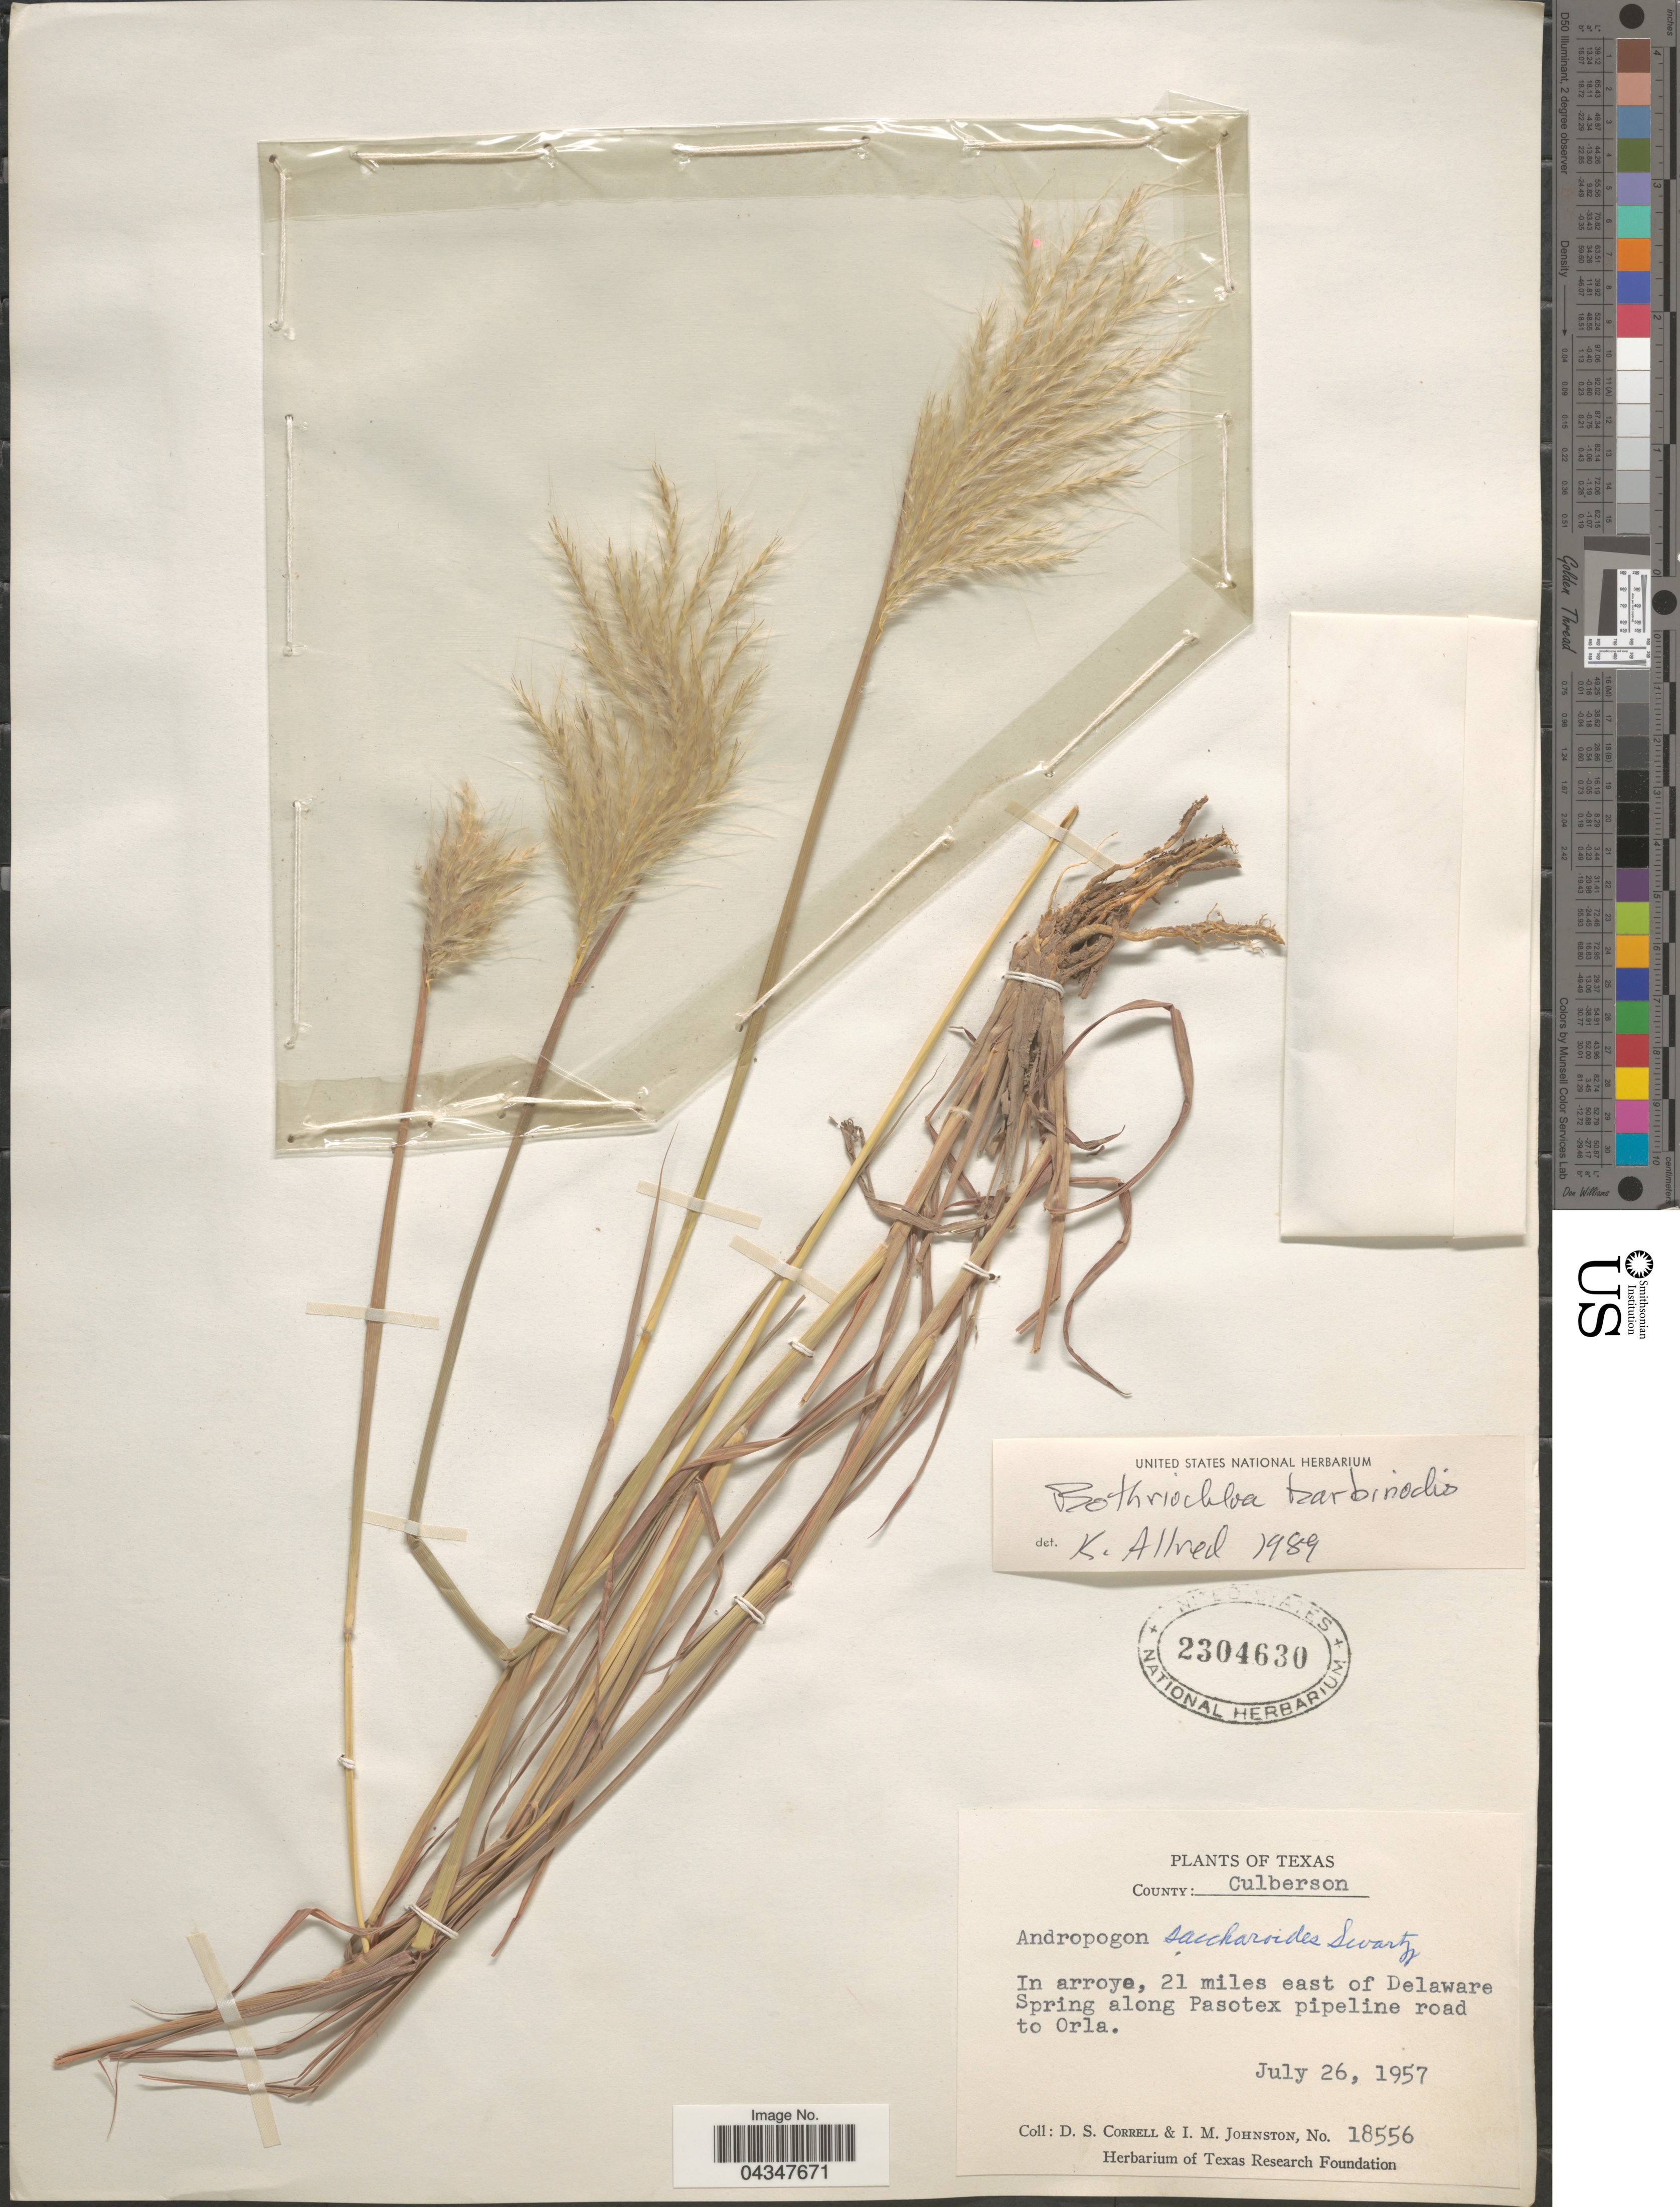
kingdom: Plantae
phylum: Tracheophyta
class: Liliopsida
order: Poales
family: Poaceae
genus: Bothriochloa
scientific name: Bothriochloa barbinodis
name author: (Lag.) Herter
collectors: D. S. Correll & I.M. Johnston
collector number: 18556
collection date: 1957-07-26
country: United States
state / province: Texas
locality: County: Culberson. In aroye, 21 miles east of Delaware Spring along Pasotex pipeline road to Orla.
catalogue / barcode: US 2304630